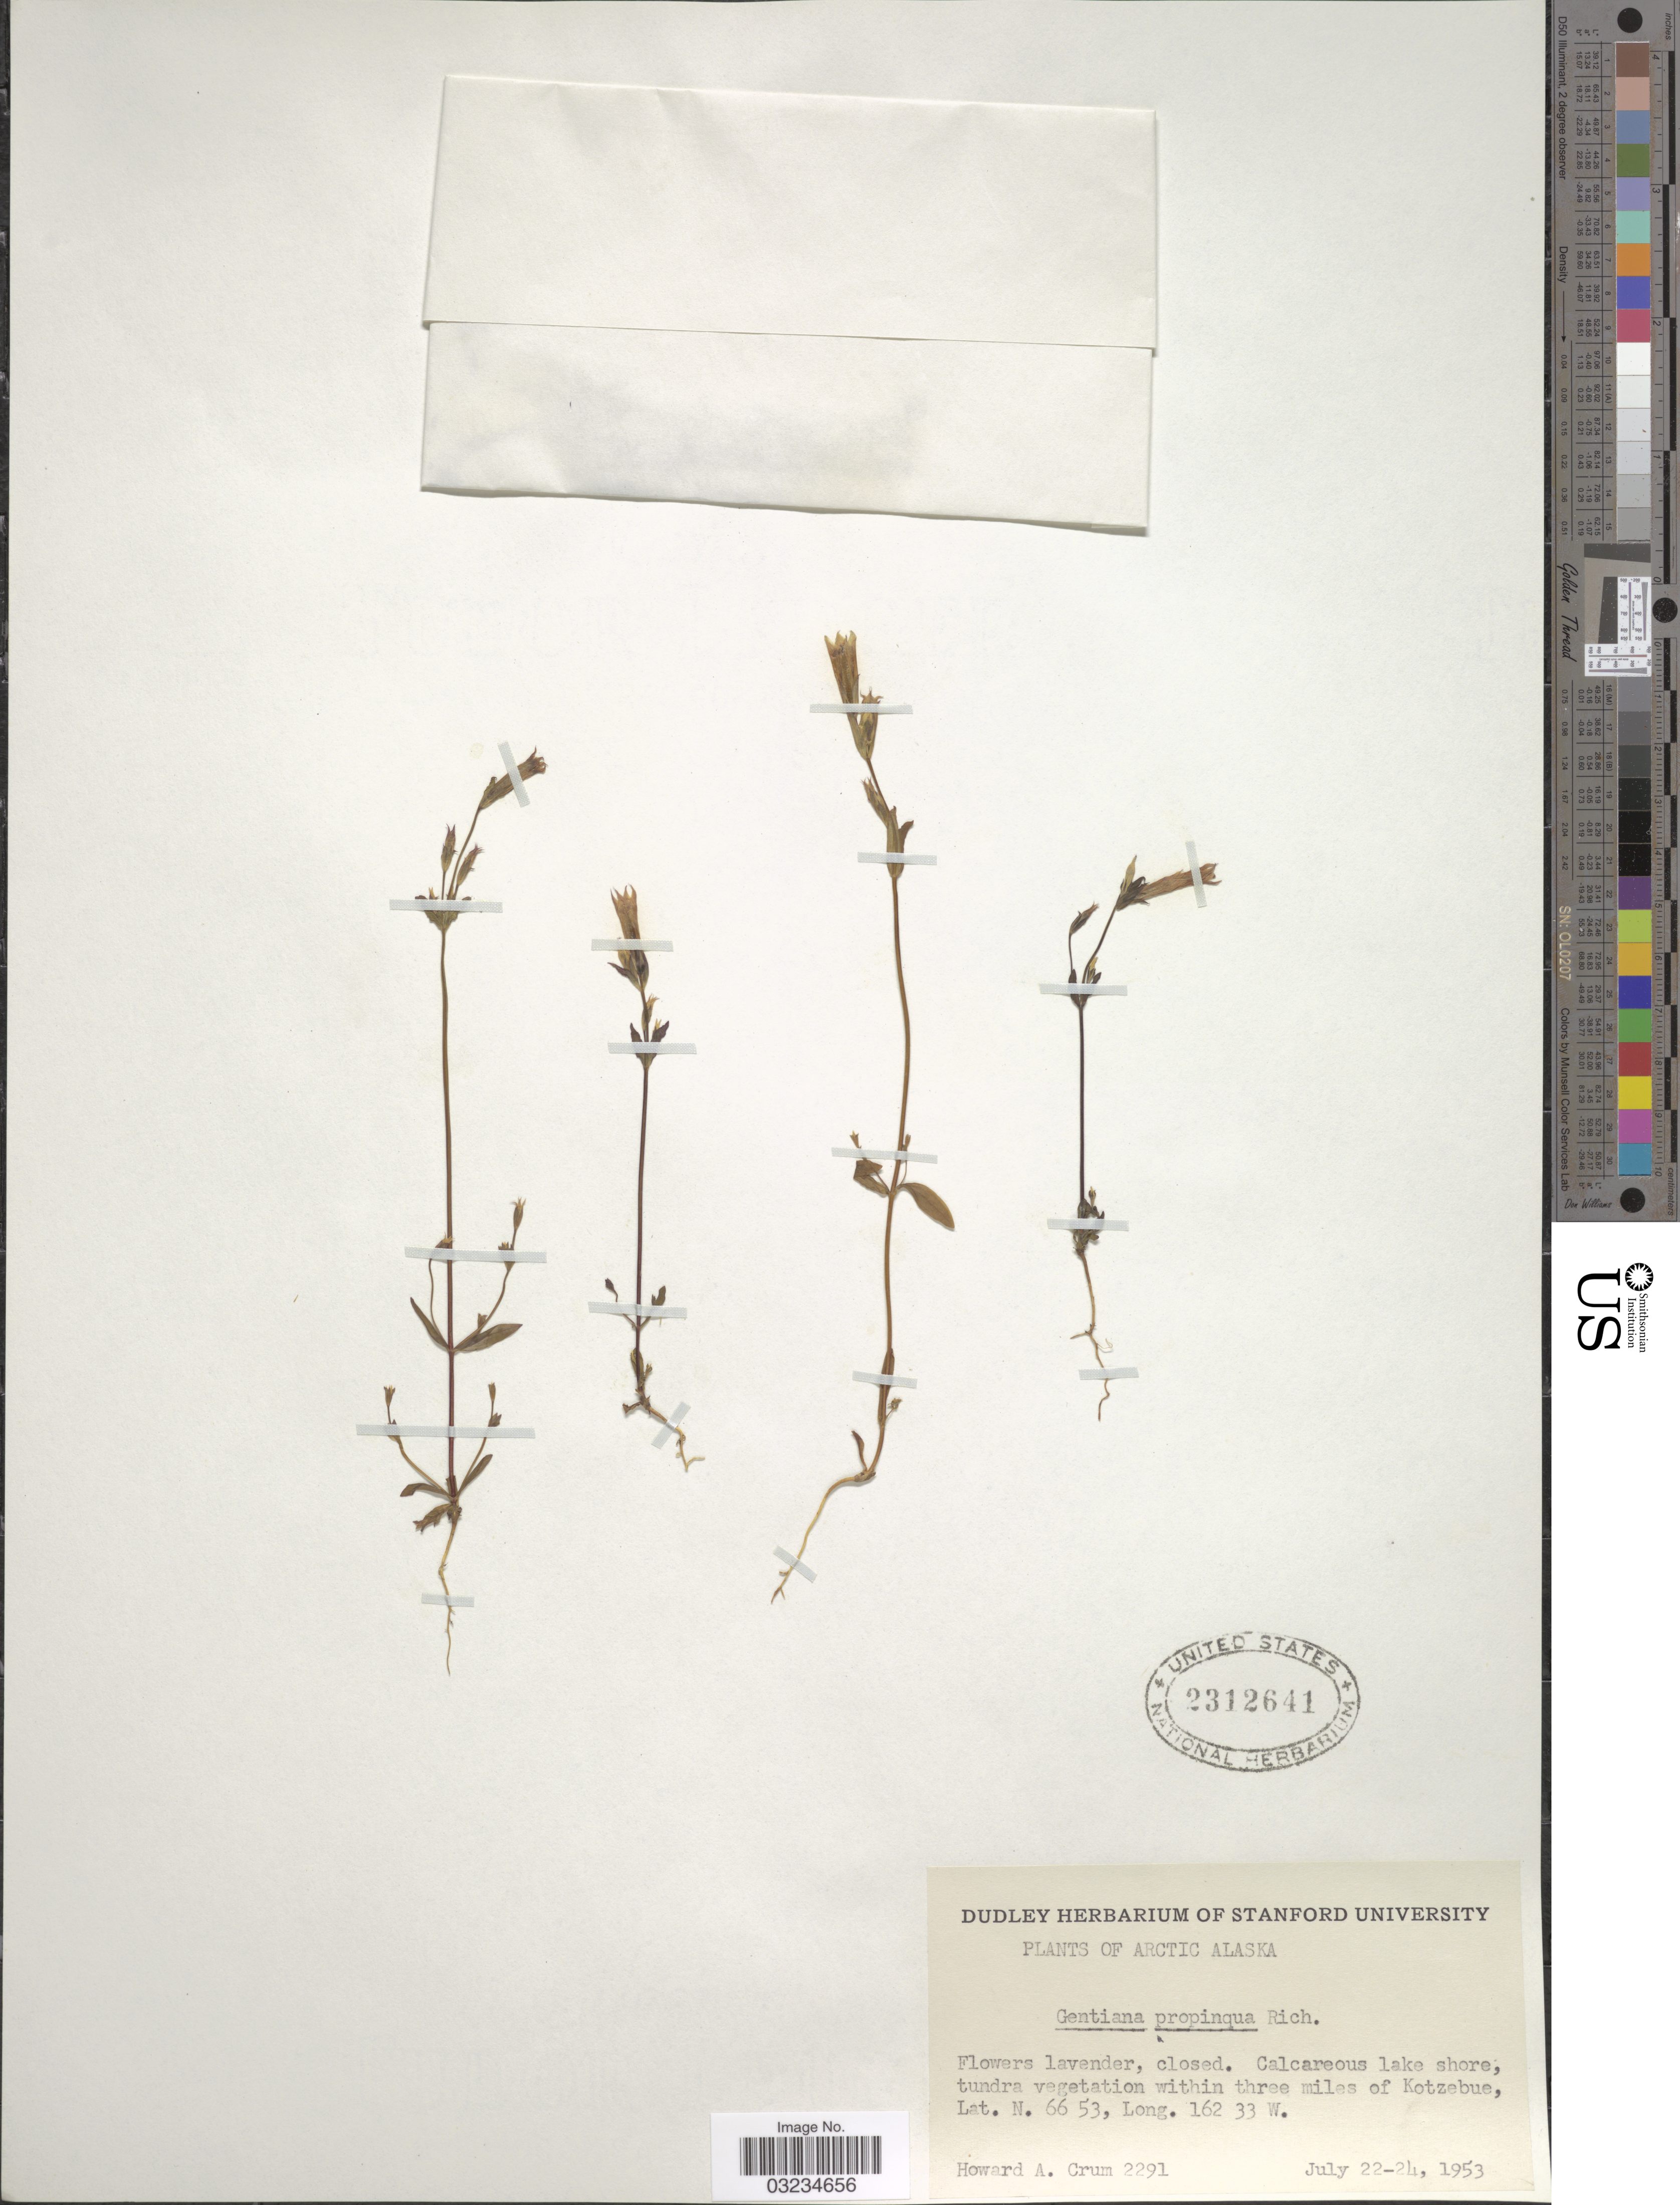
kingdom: Plantae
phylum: Tracheophyta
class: Magnoliopsida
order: Gentianales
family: Gentianaceae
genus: Gentiana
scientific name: Gentiana propinqua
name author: Richards.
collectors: H. A. Crum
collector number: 2291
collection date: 1953-07-22/1953-07-24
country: United States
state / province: Alaska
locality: Arctic Alaska. Calcareous lake shore, tundra vegetation within three miles of Kotzebue.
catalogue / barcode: US 2312641